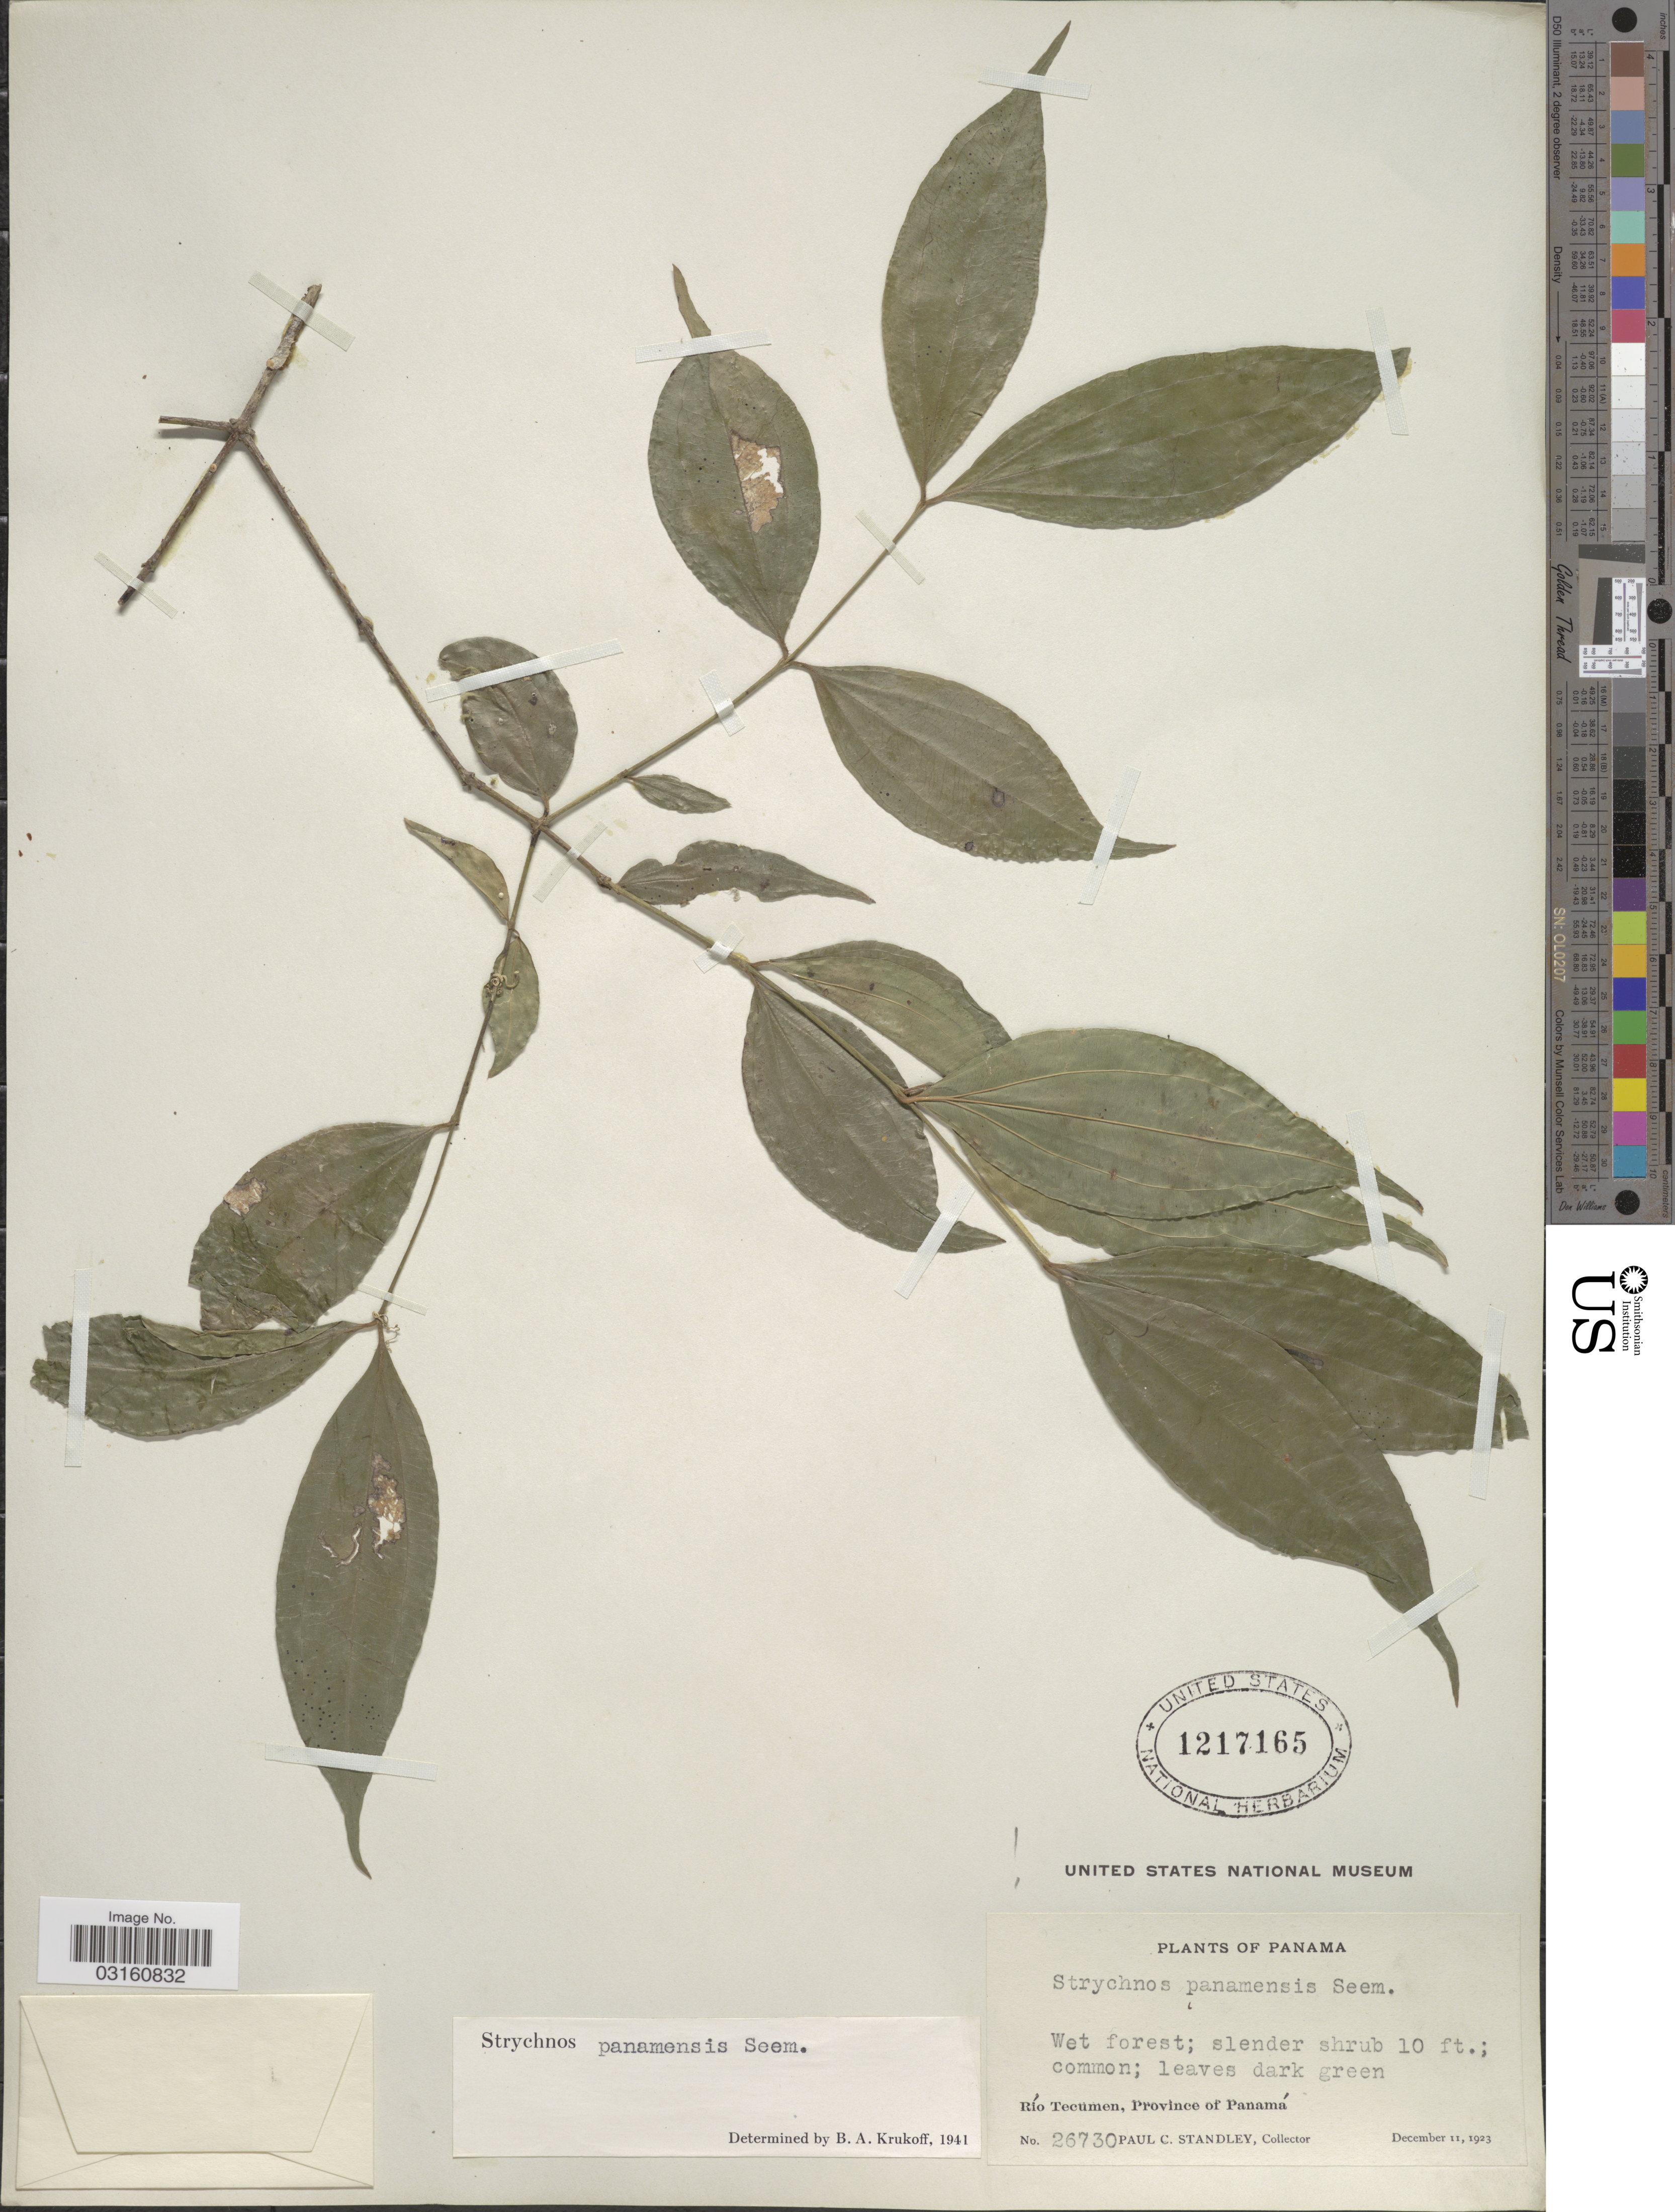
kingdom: Plantae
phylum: Tracheophyta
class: Magnoliopsida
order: Gentianales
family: Loganiaceae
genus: Strychnos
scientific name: Strychnos panamensis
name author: Seem.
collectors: P. C. Standley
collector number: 26730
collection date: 1923-12-11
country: Panama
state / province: Panamá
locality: Río Tecumen.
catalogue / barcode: US 1217165